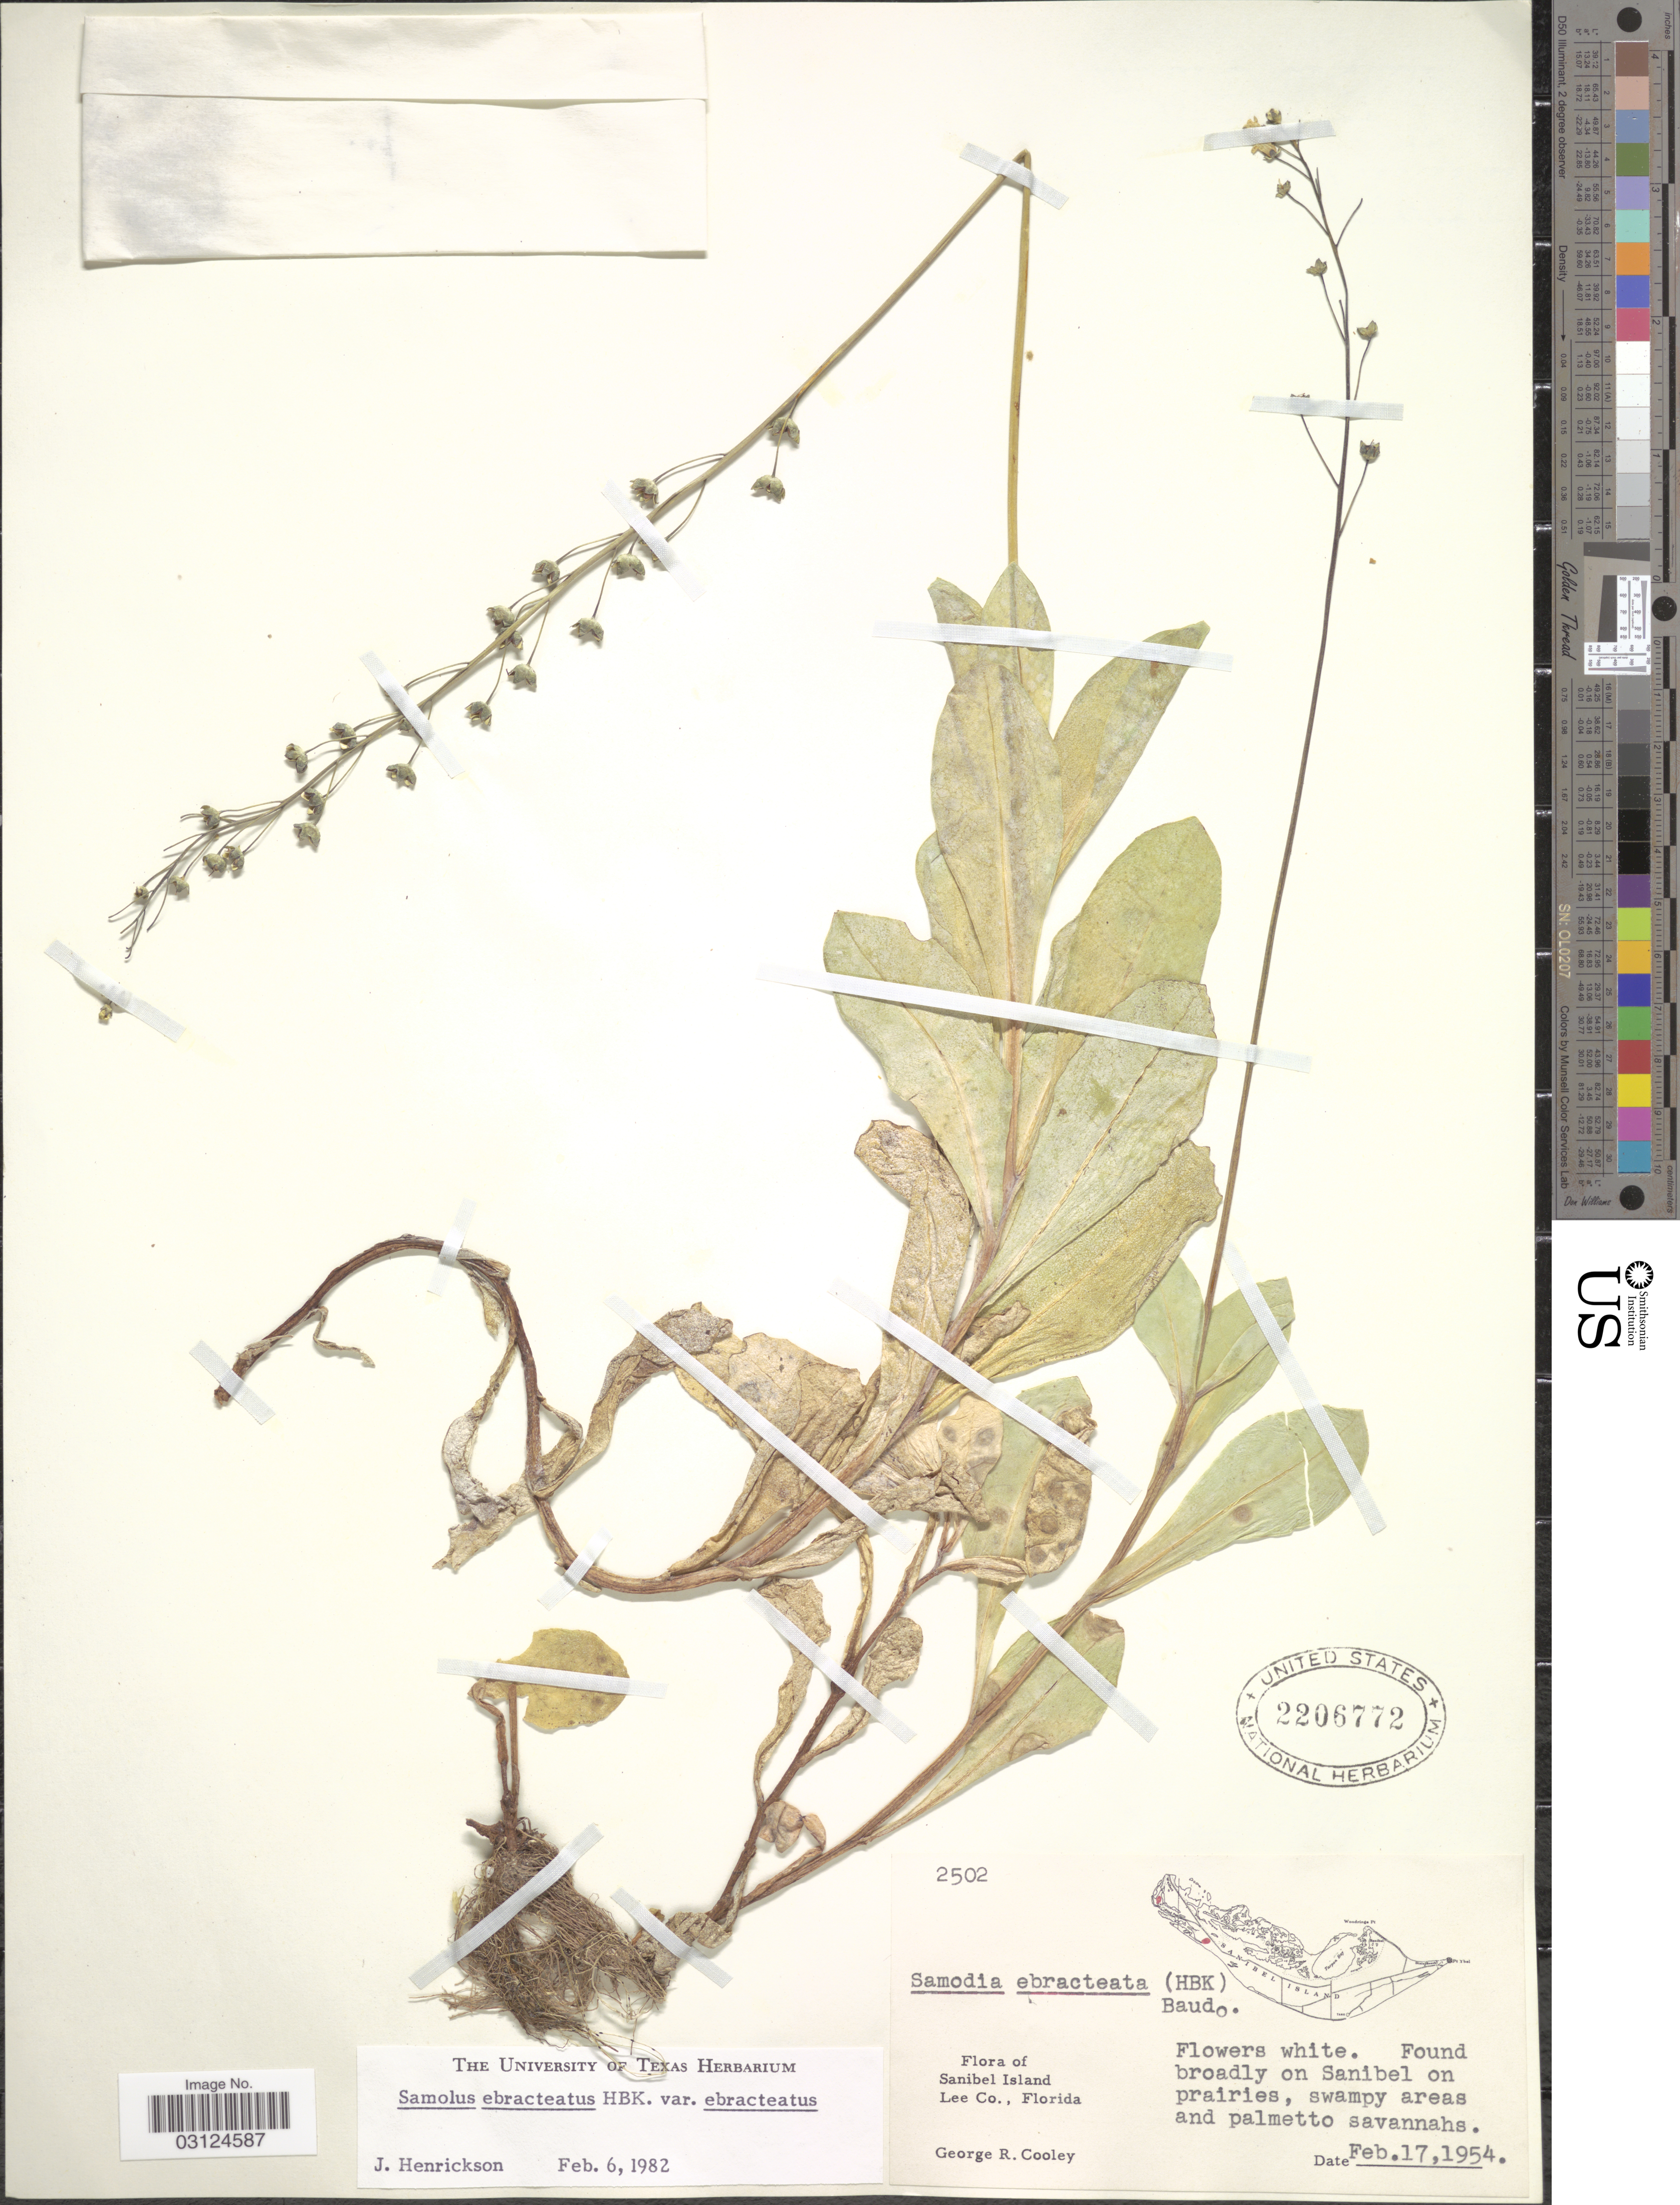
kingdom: Plantae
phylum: Tracheophyta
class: Magnoliopsida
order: Ericales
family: Primulaceae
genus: Samolus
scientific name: Samolus ebracteatus subsp. ebracteatus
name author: Kunth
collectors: G. R. Cooley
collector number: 2502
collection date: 1954-02-17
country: United States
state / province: Florida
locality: Sanibel Island. Lee Co. On Sanibel on prairies.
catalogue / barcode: US 2206772